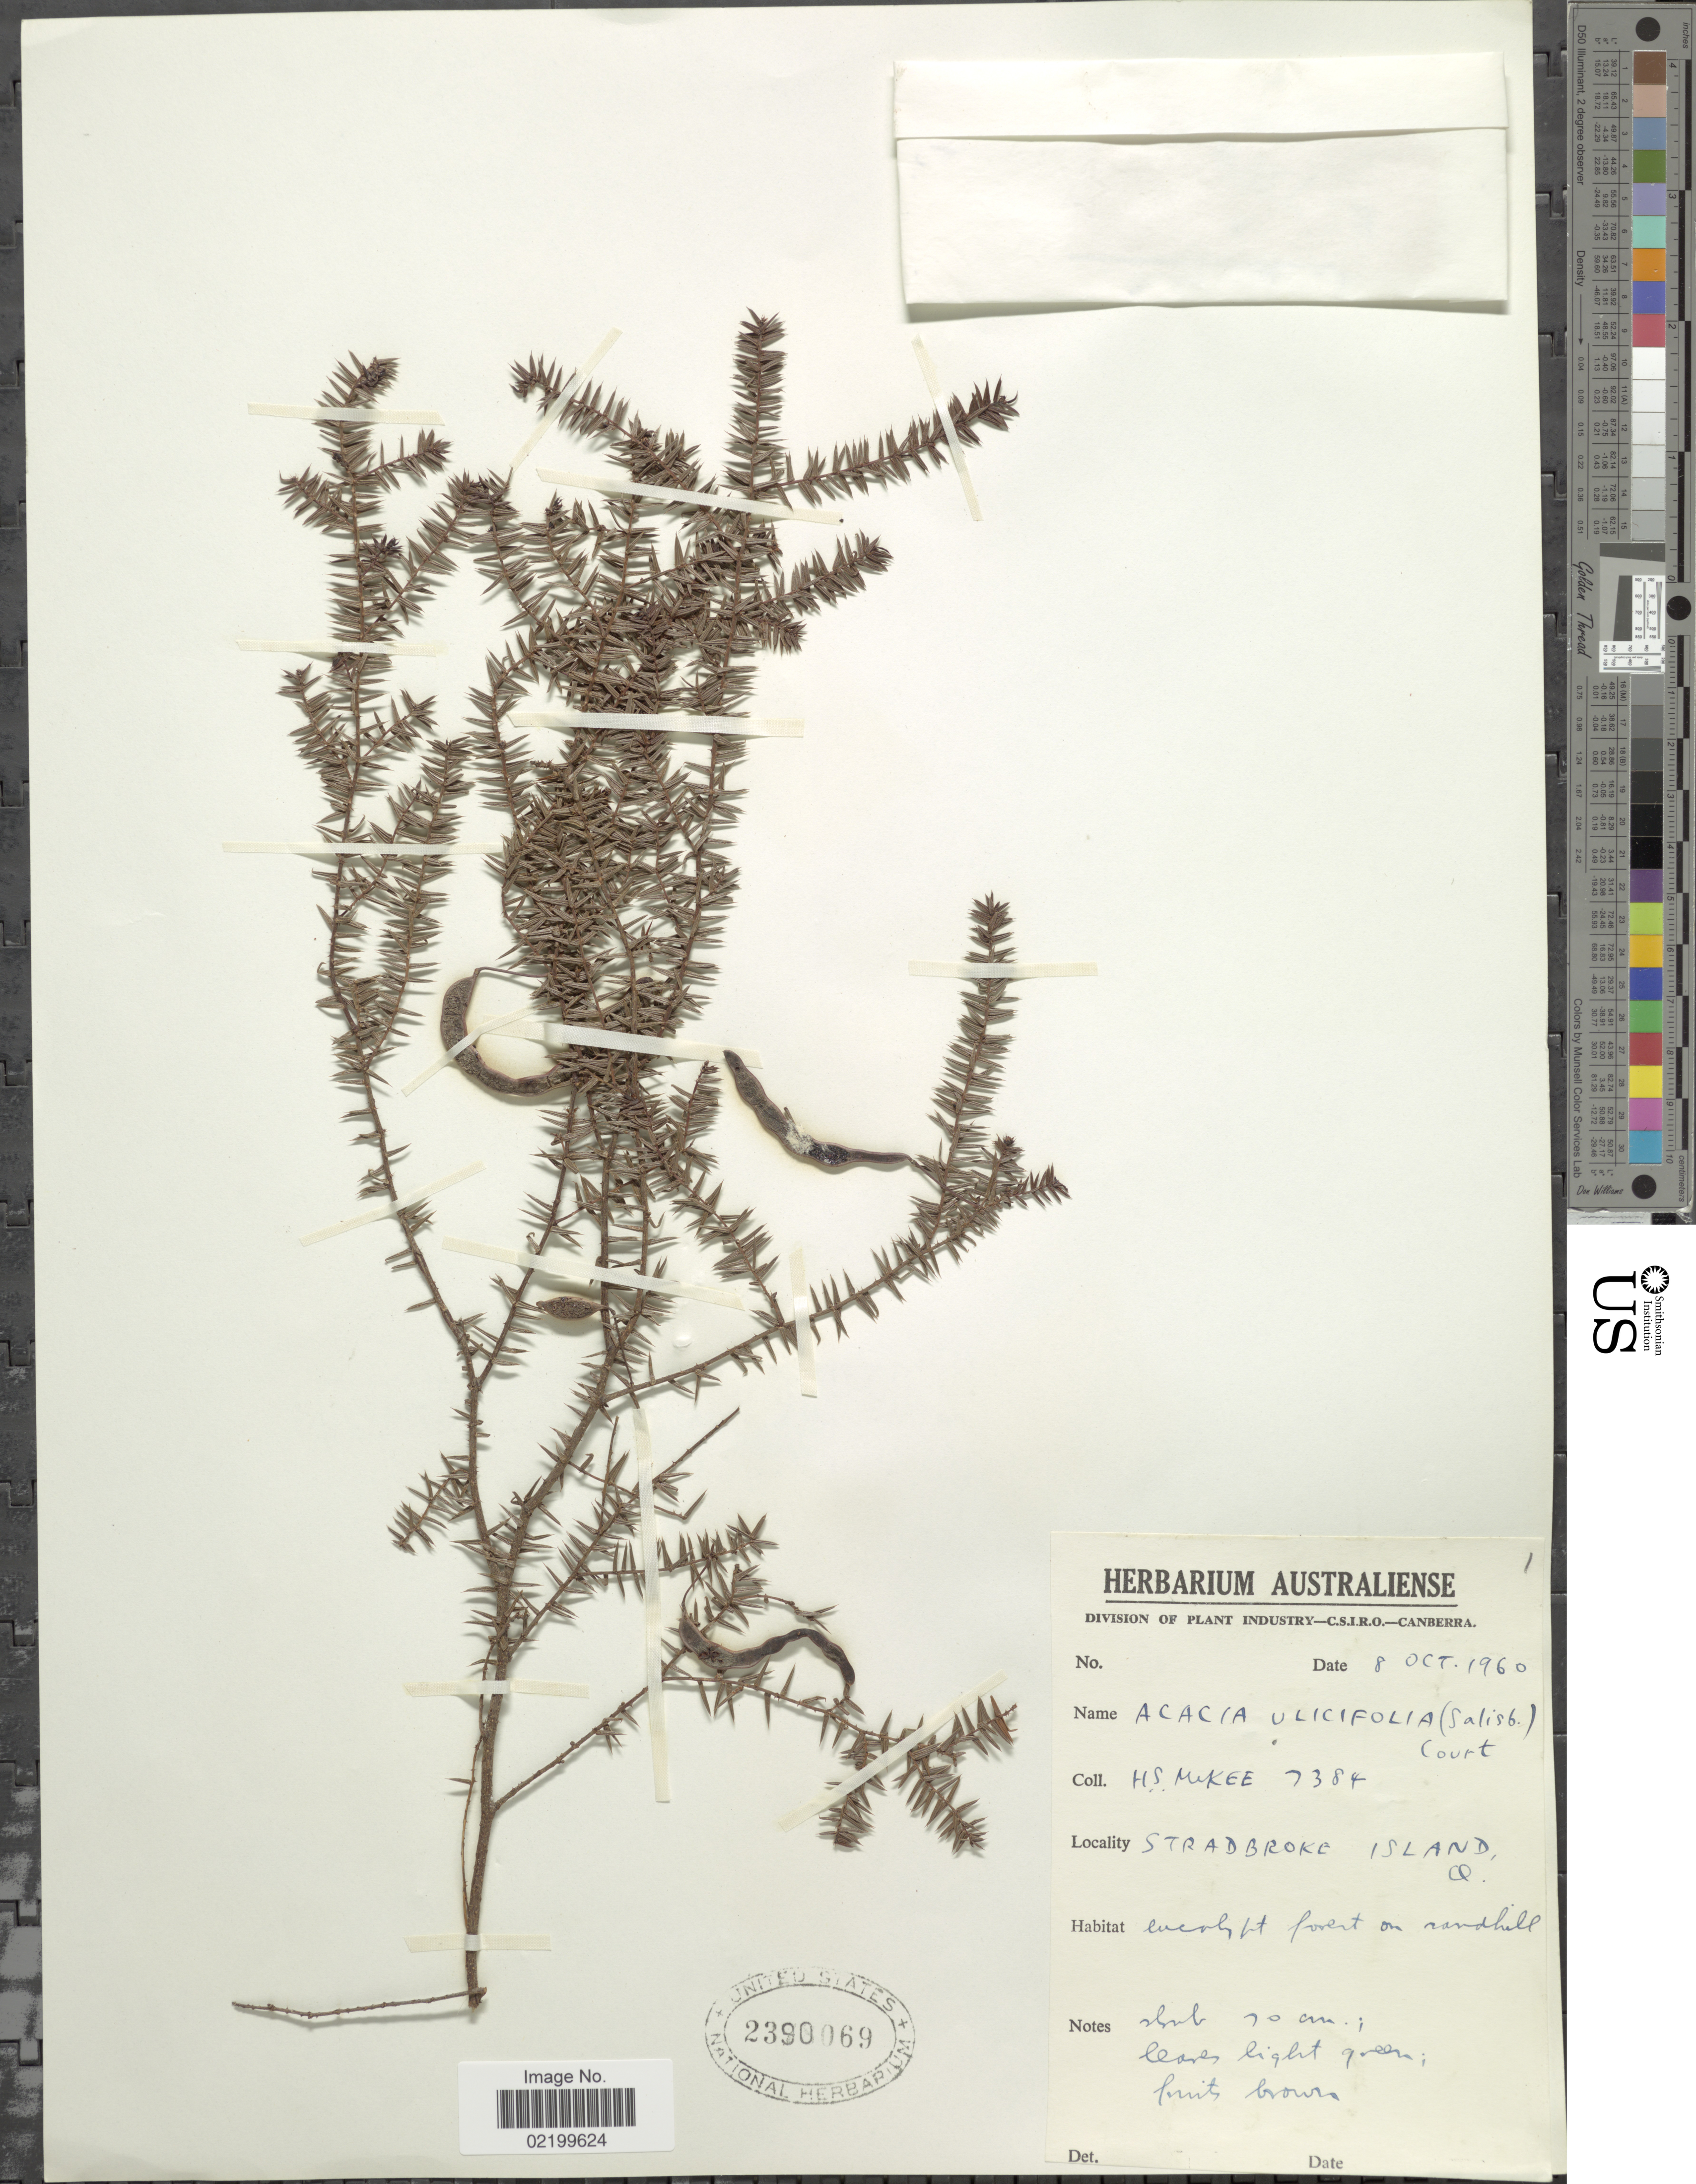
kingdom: Plantae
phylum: Tracheophyta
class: Magnoliopsida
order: Fabales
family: Fabaceae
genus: Acacia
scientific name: Acacia ulicifolia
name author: (Salisb.) Court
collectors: H. S. McKee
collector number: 7384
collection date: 1960-10-08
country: Australia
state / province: Queensland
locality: Stradbroke Island, Q.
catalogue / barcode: US 2390069